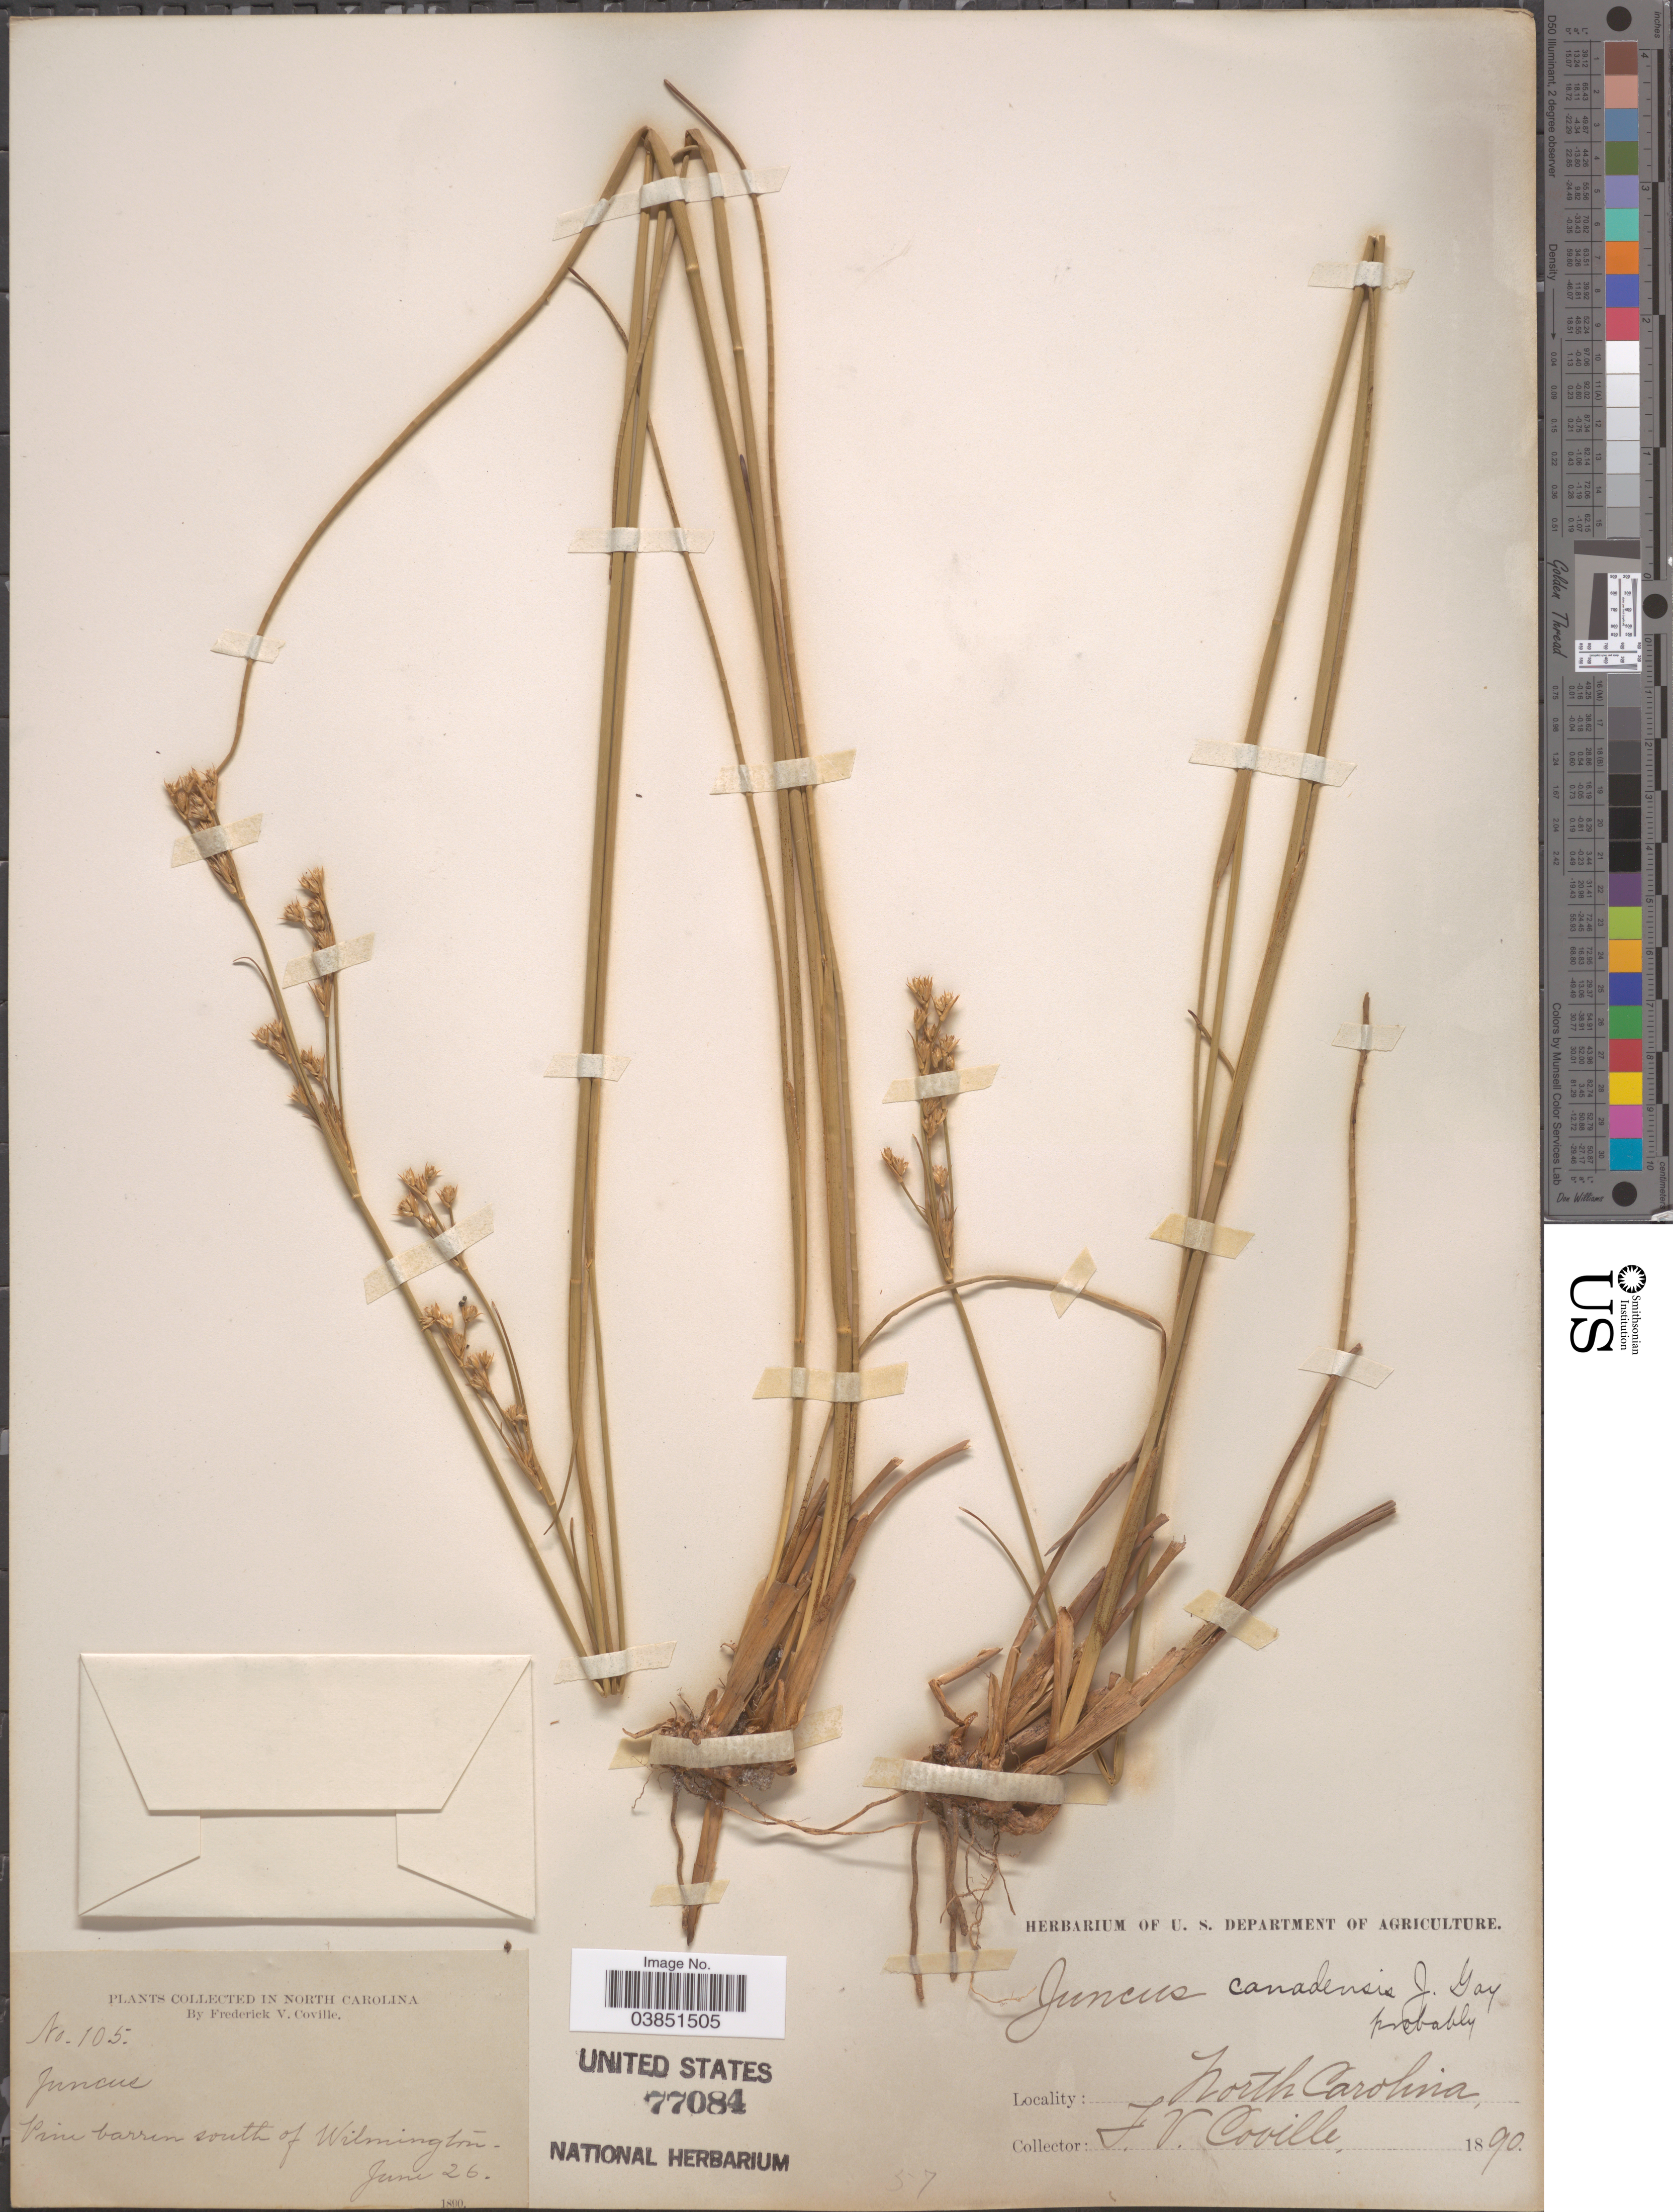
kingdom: Plantae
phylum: Tracheophyta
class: Liliopsida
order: Poales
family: Juncaceae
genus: Juncus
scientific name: Juncus canadensis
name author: J. Gay ex Laharpe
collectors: F. V. Coville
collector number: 105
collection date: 1890-06-26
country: United States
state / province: North Carolina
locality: South of Wilmington.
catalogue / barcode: US 77084